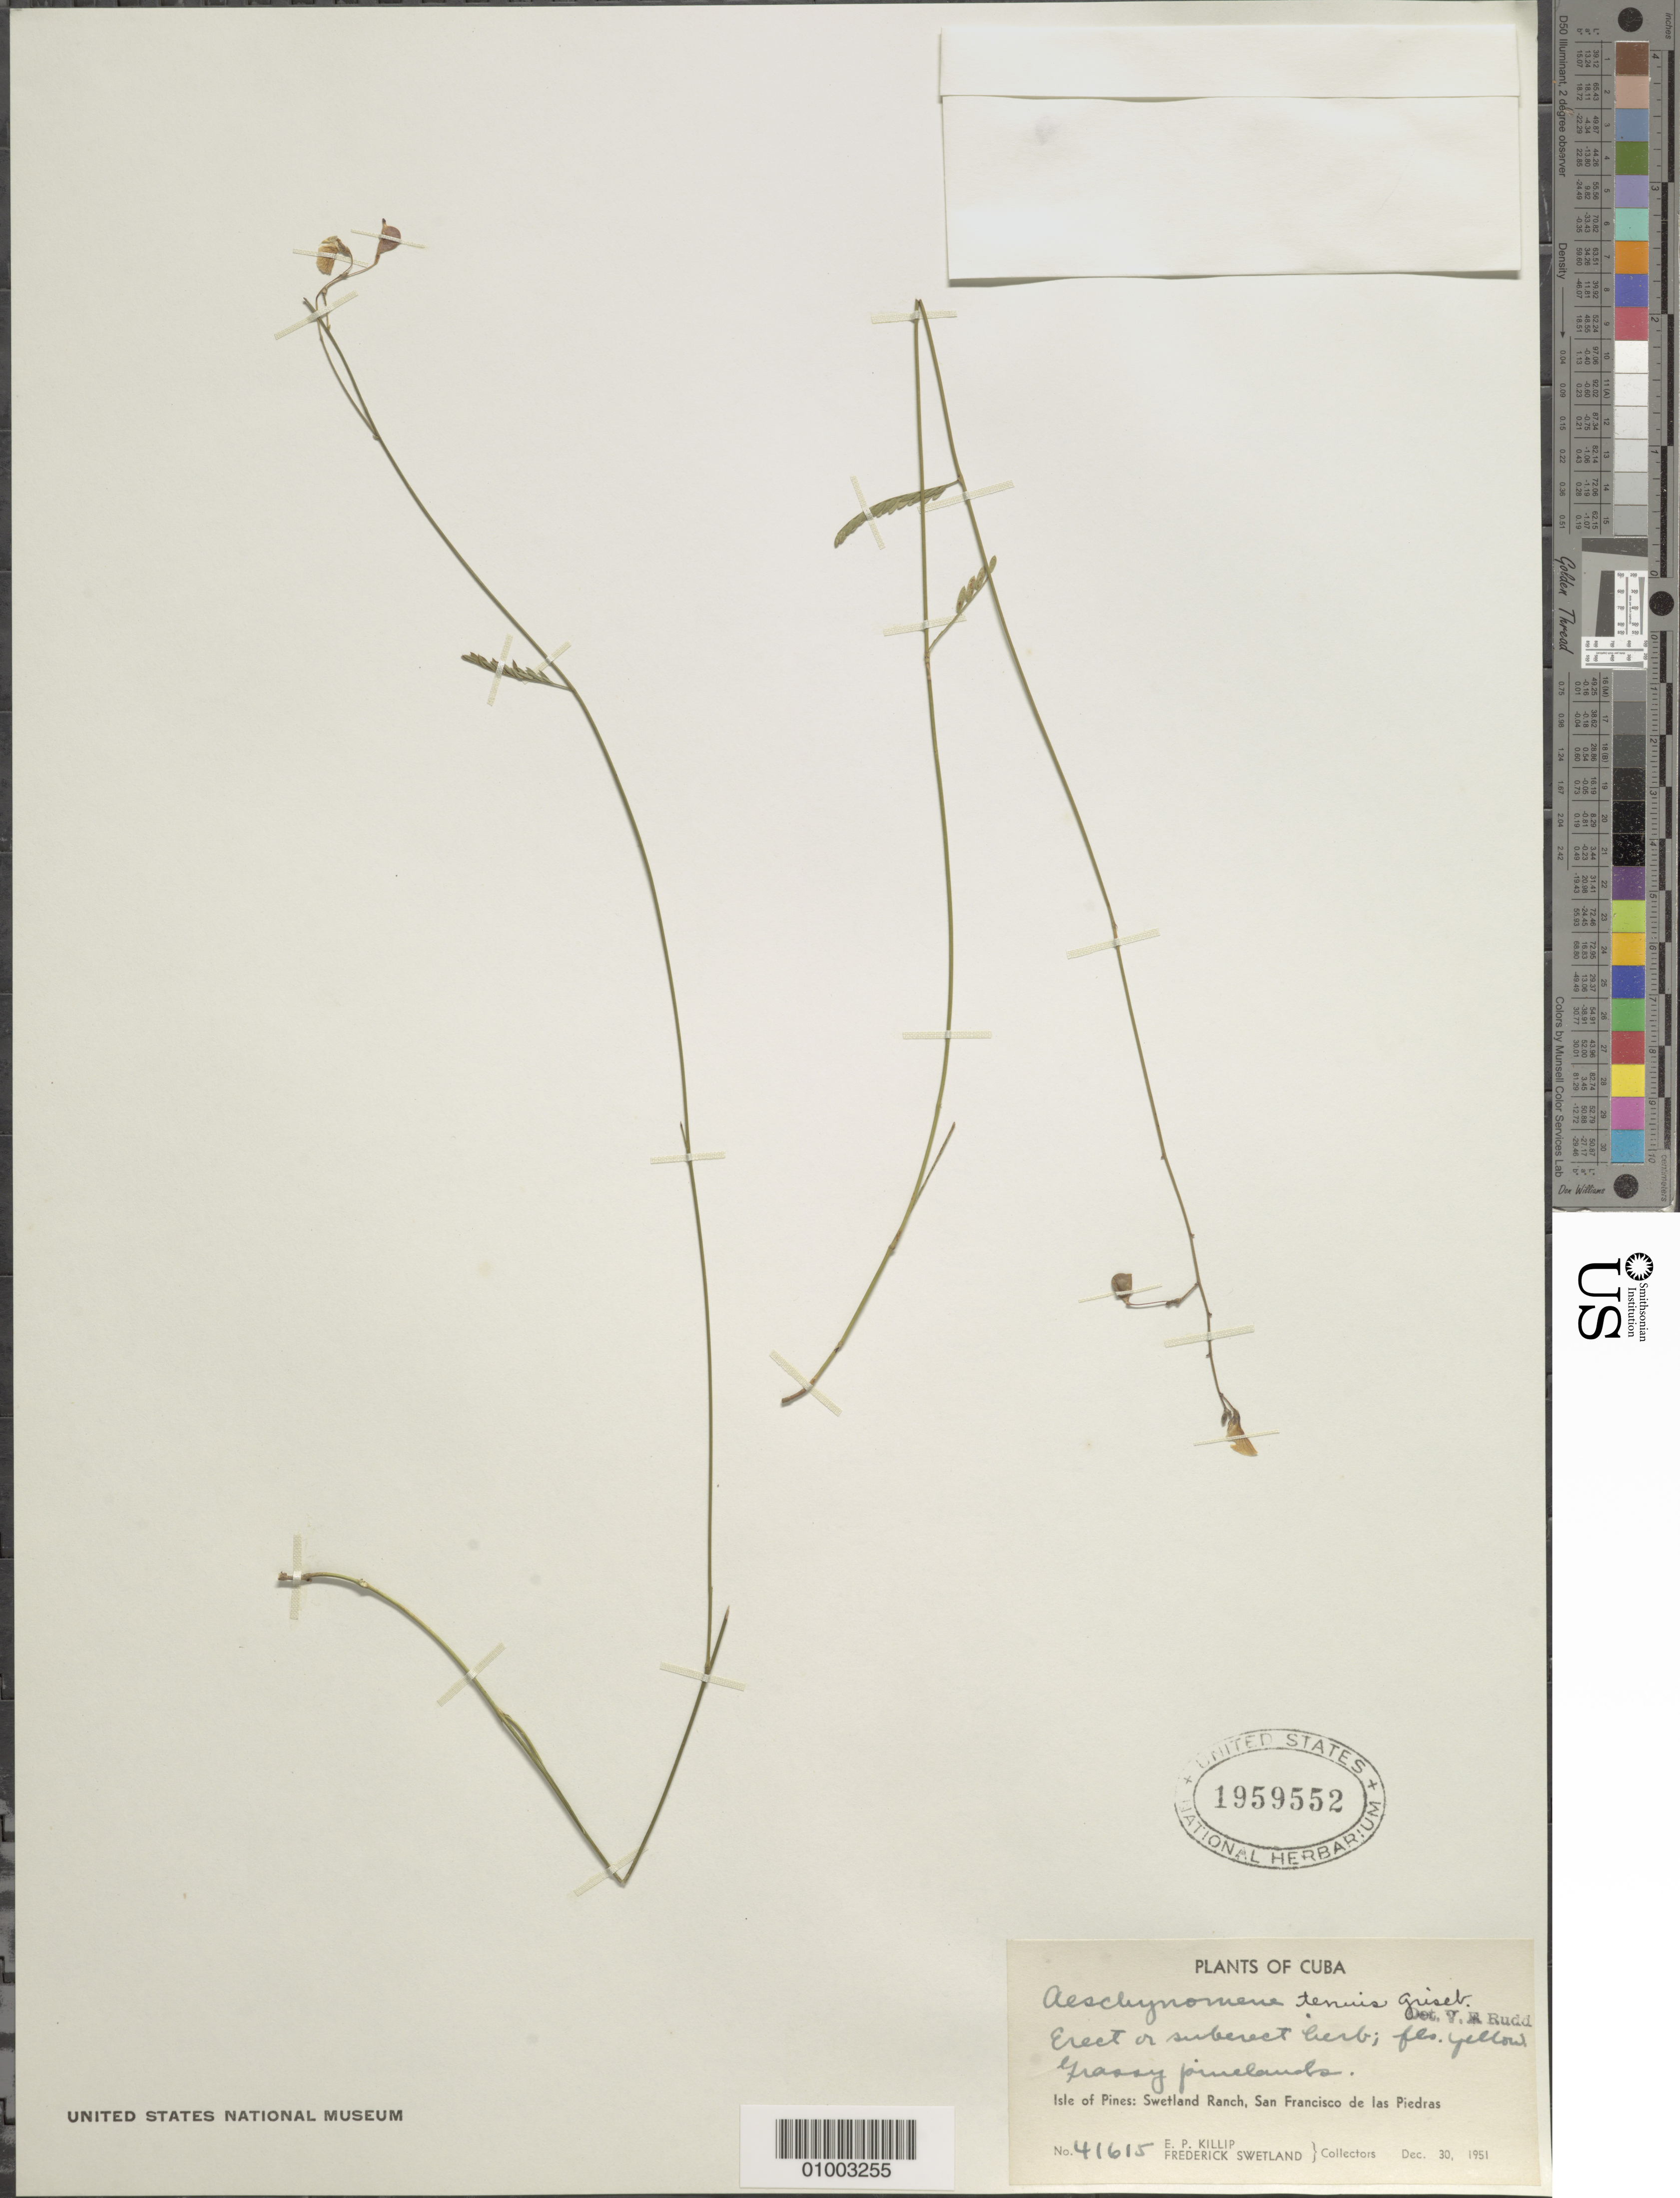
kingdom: Plantae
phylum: Tracheophyta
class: Magnoliopsida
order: Fabales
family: Fabaceae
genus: Aeschynomene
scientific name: Aeschynomene tenuis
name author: Griseb.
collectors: E. P. Killip & F. Swetland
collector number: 41615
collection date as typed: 30 Dec 1951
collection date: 1951-12-30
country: Cuba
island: Isla de la Juventud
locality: Isle of Pines, Swetland Ranch, San Francisco de las Piedras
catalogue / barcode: US 1959552